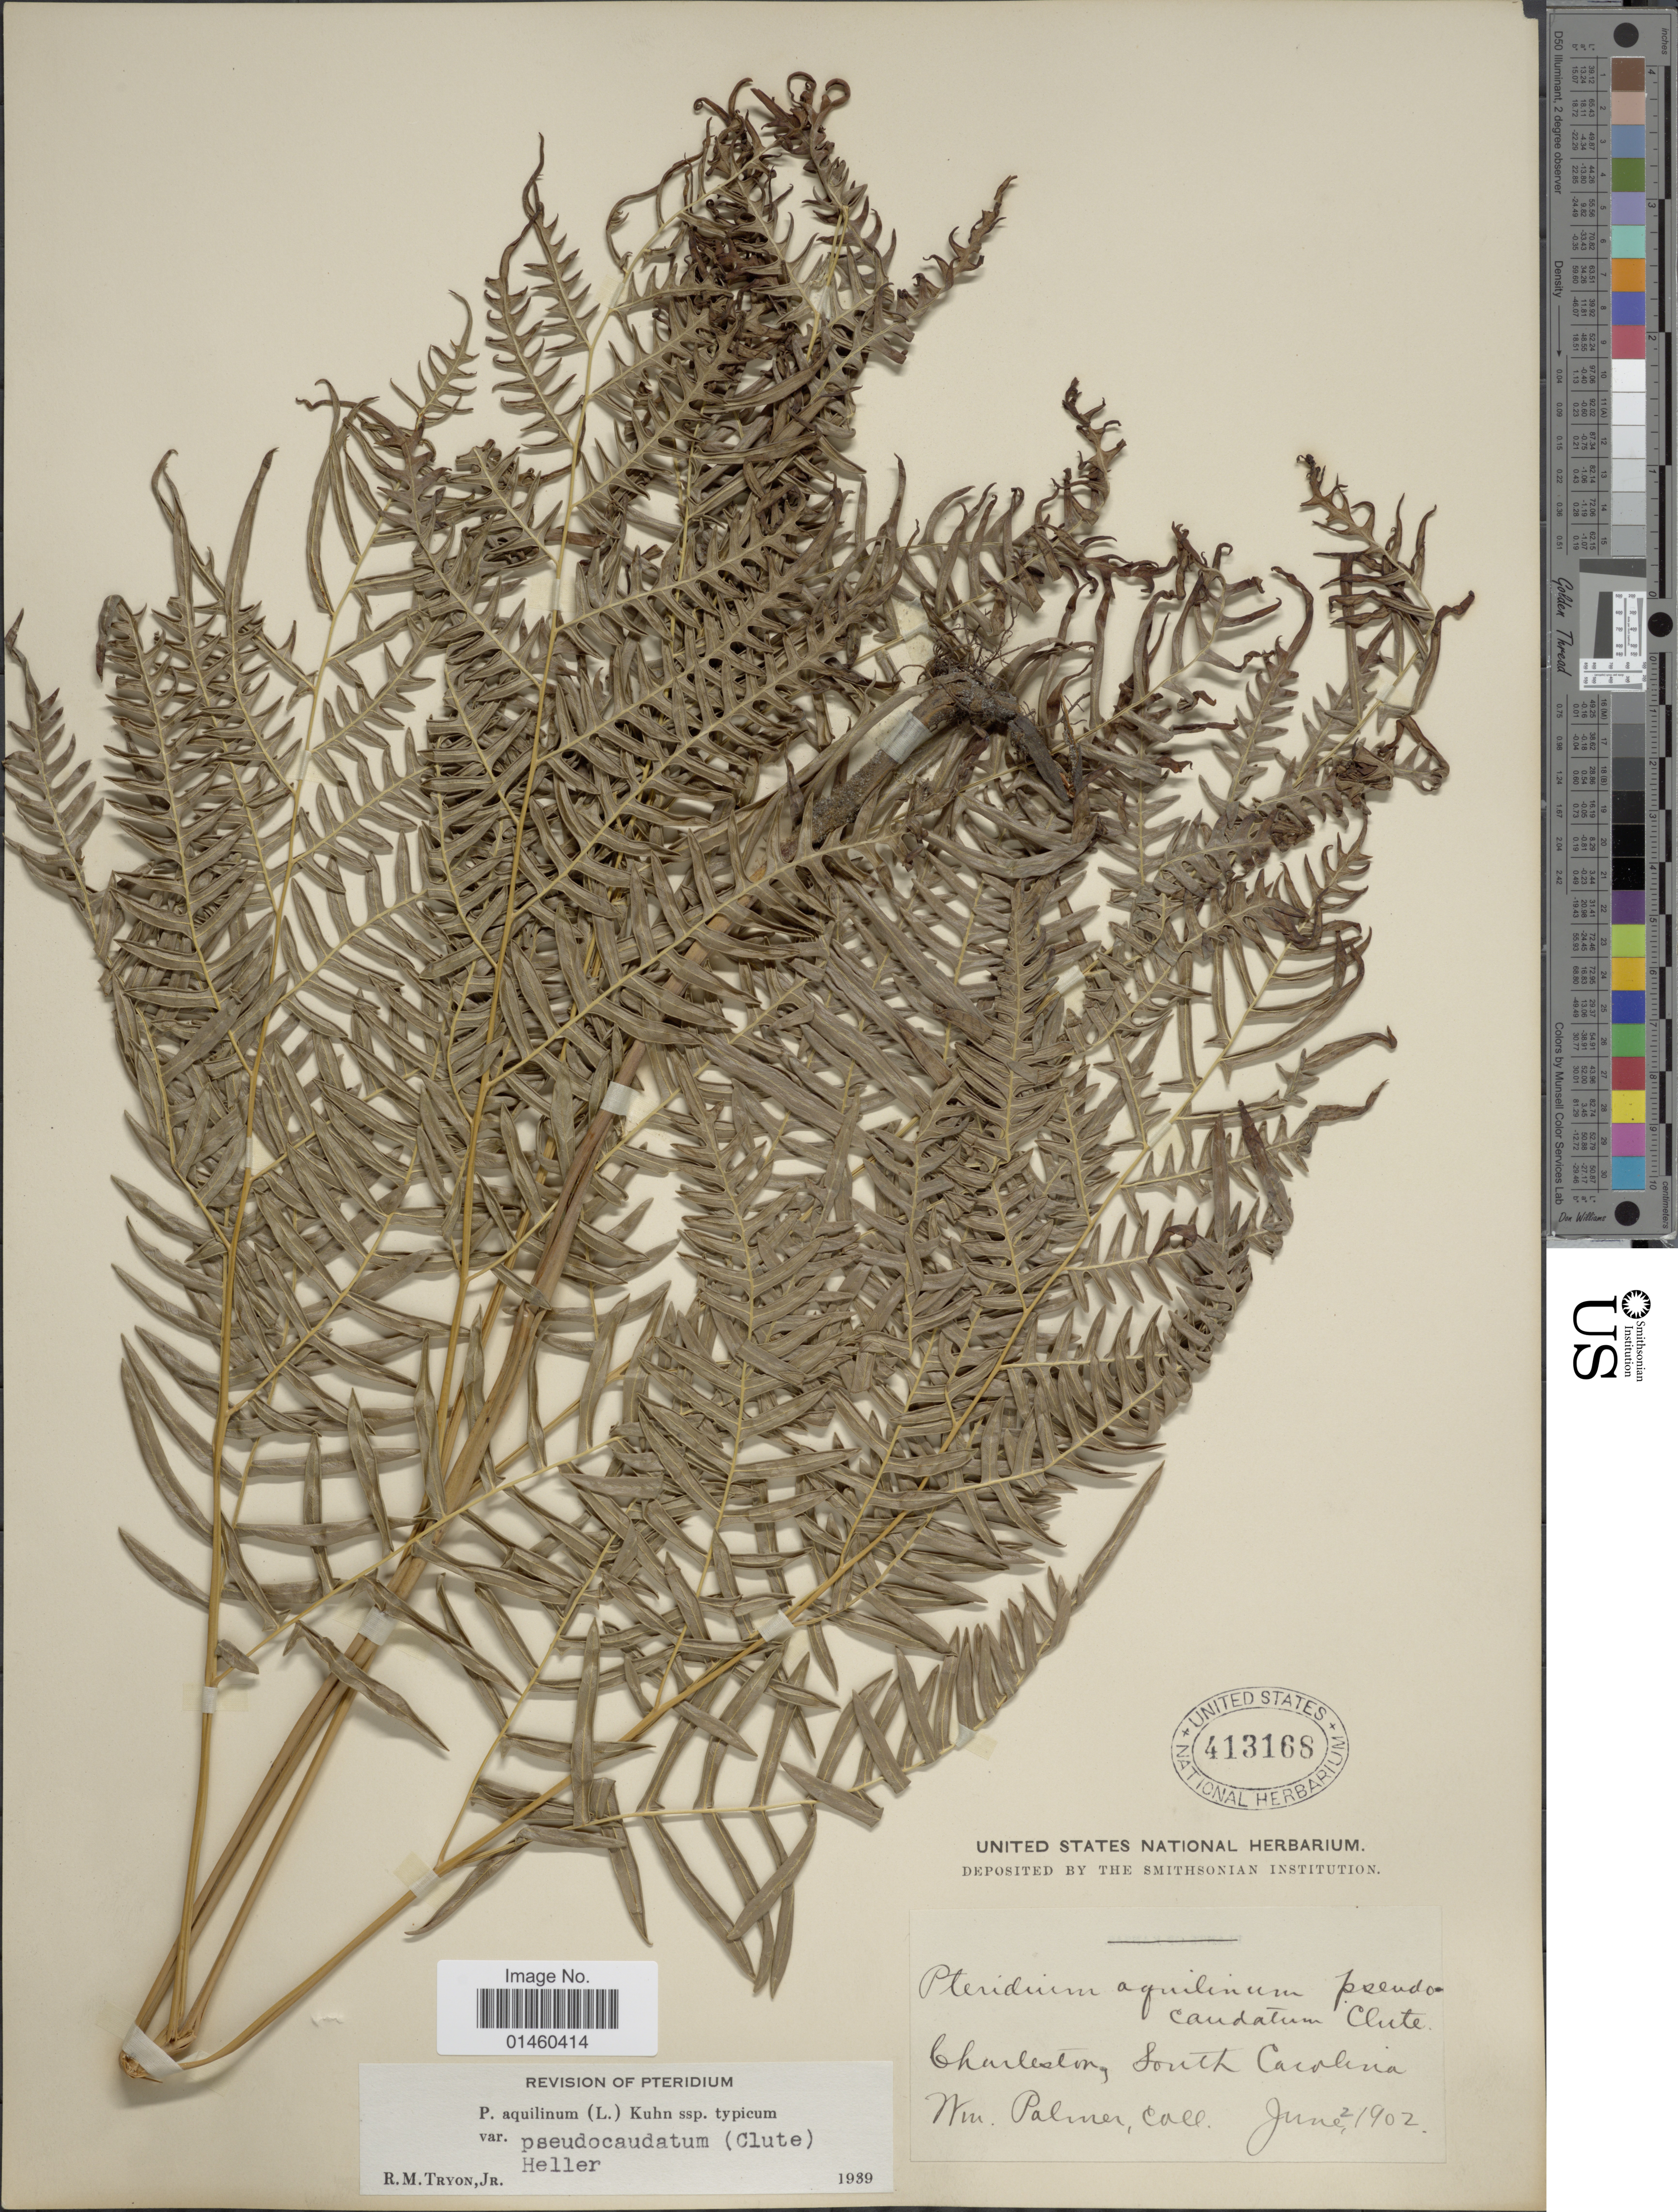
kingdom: Plantae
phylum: Tracheophyta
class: Polypodiopsida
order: Polypodiales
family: Dennstaedtiaceae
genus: Pteridium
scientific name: Pteridium aquilinum var. pseudocaudatum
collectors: W. Palmer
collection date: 1902-06-02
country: United States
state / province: South Carolina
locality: Charleston.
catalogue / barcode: US 413168